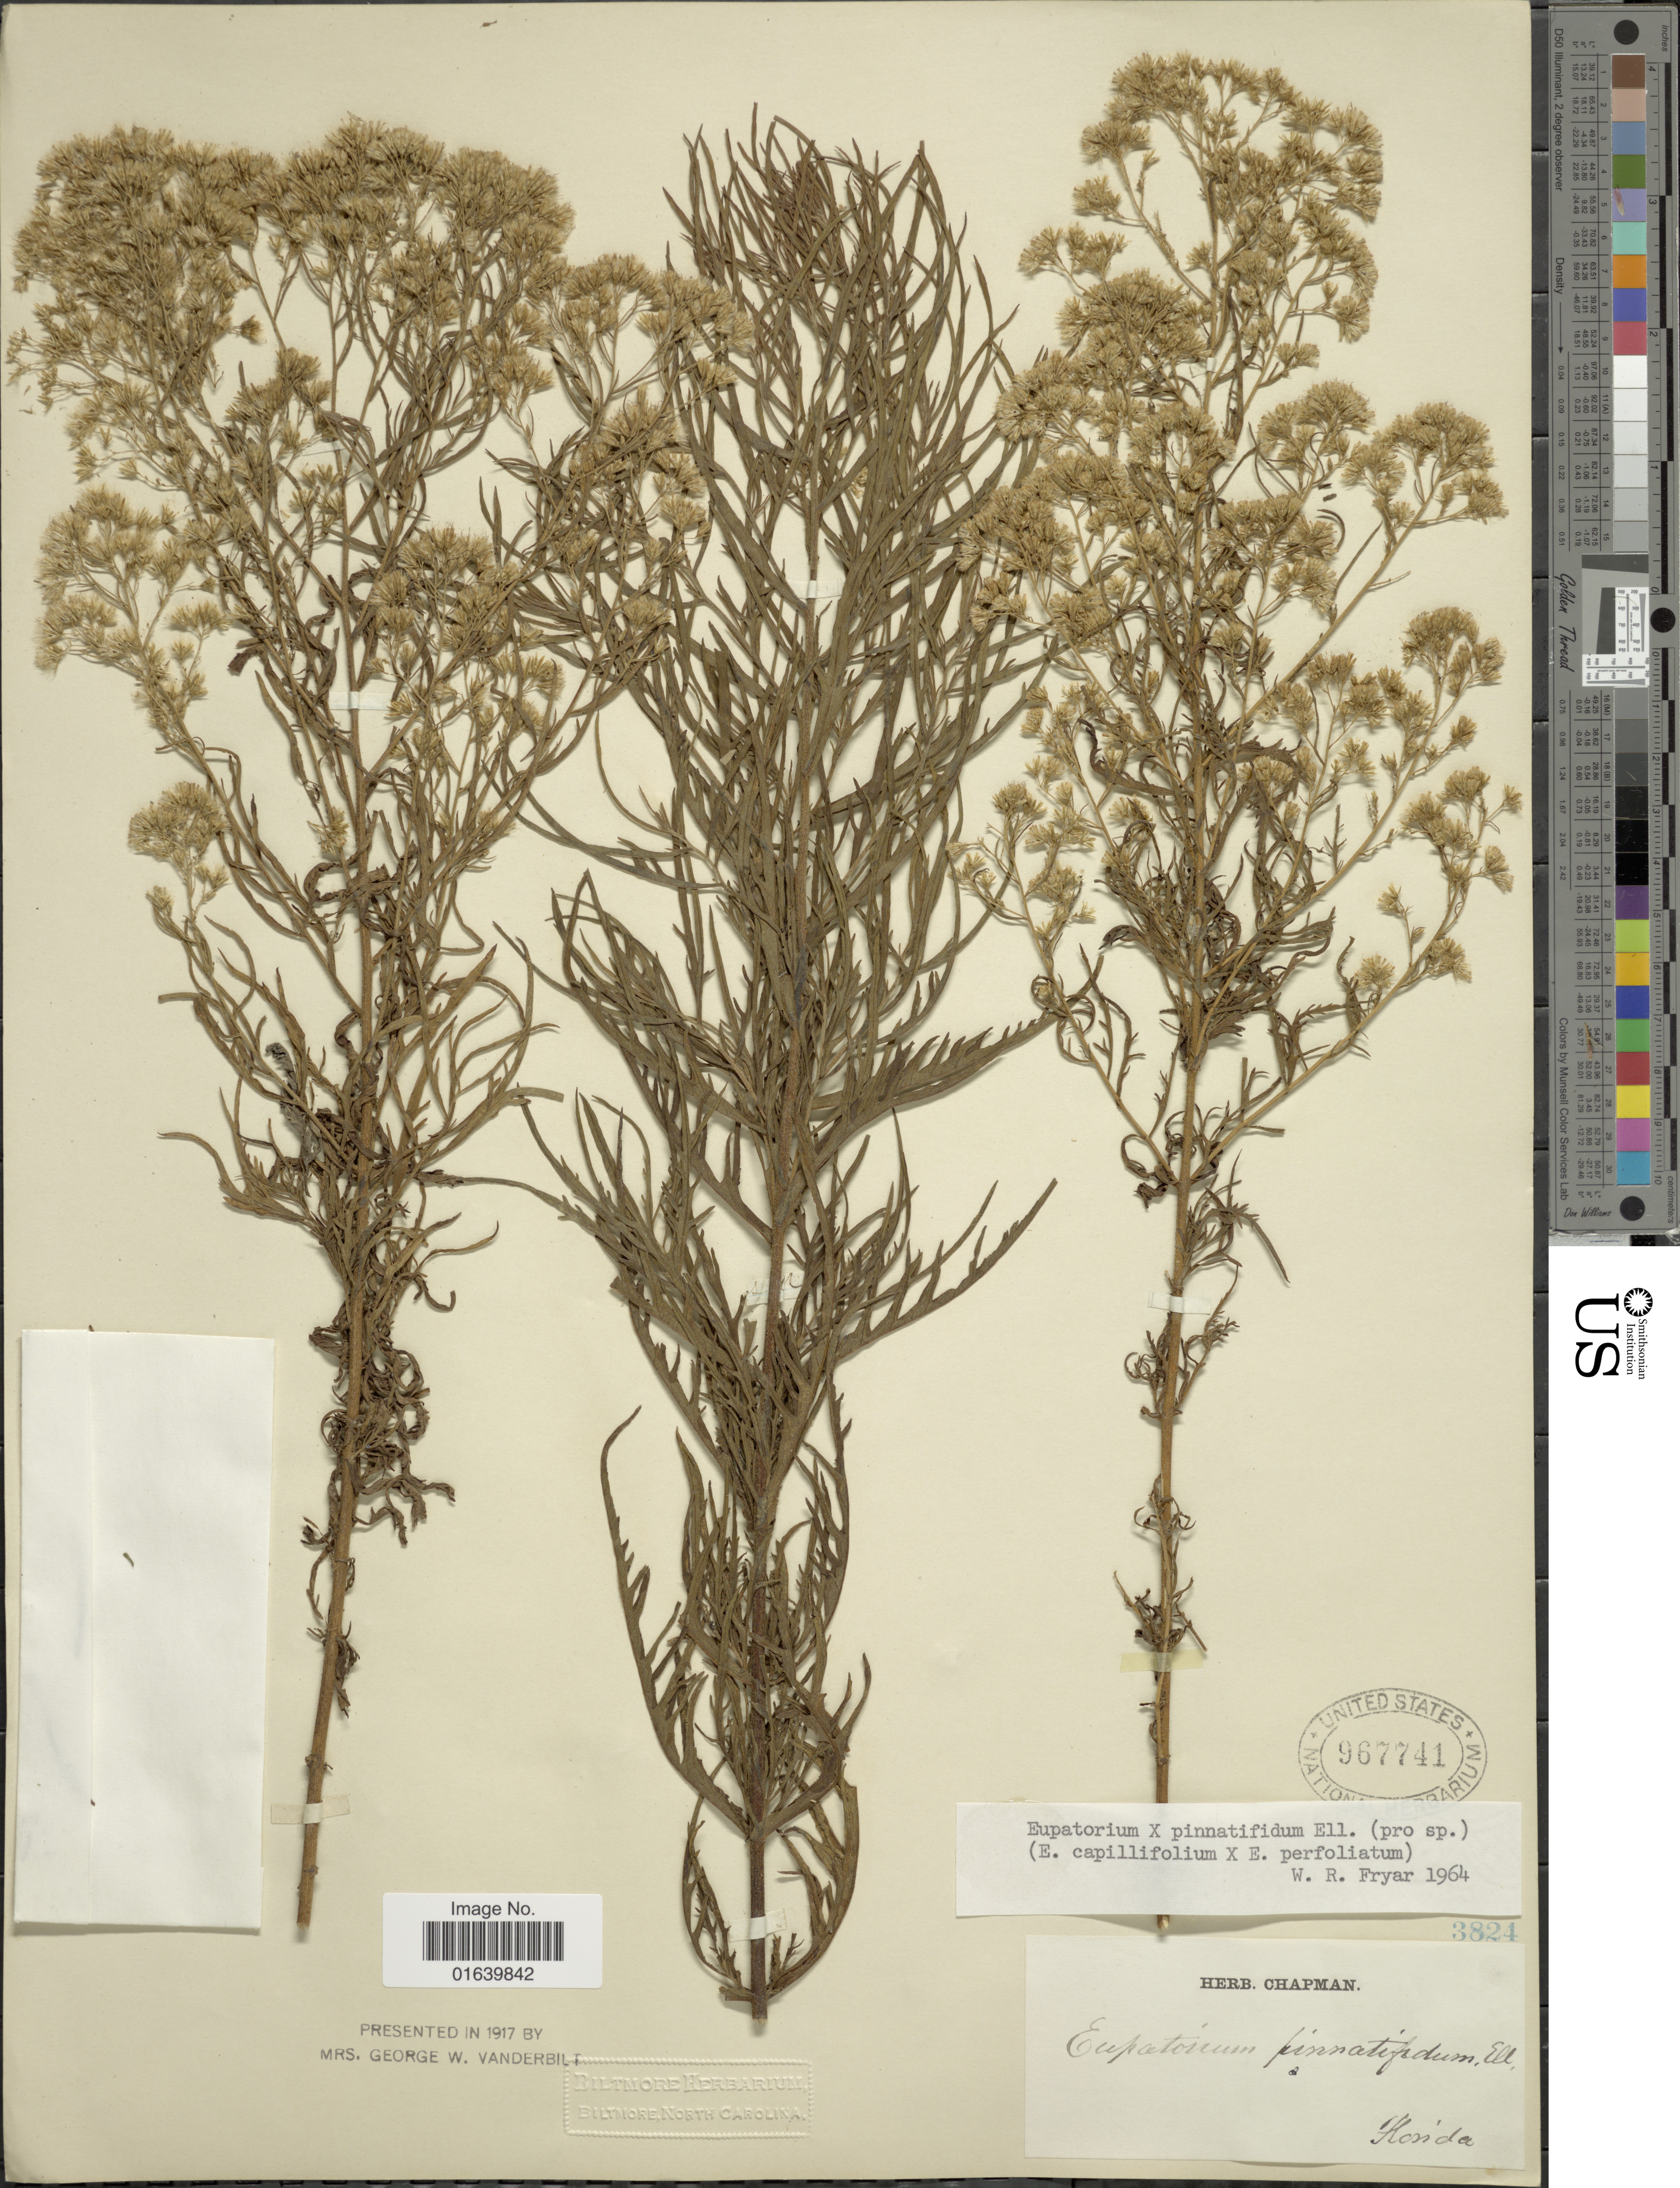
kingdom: Plantae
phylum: Tracheophyta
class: Magnoliopsida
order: Asterales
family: Asteraceae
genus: Eupatorium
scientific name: Eupatorium x pinnatifidum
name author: Elliott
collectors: ex herb. Chapman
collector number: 3824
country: United States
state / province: Florida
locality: S. Florida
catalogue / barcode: US 967741